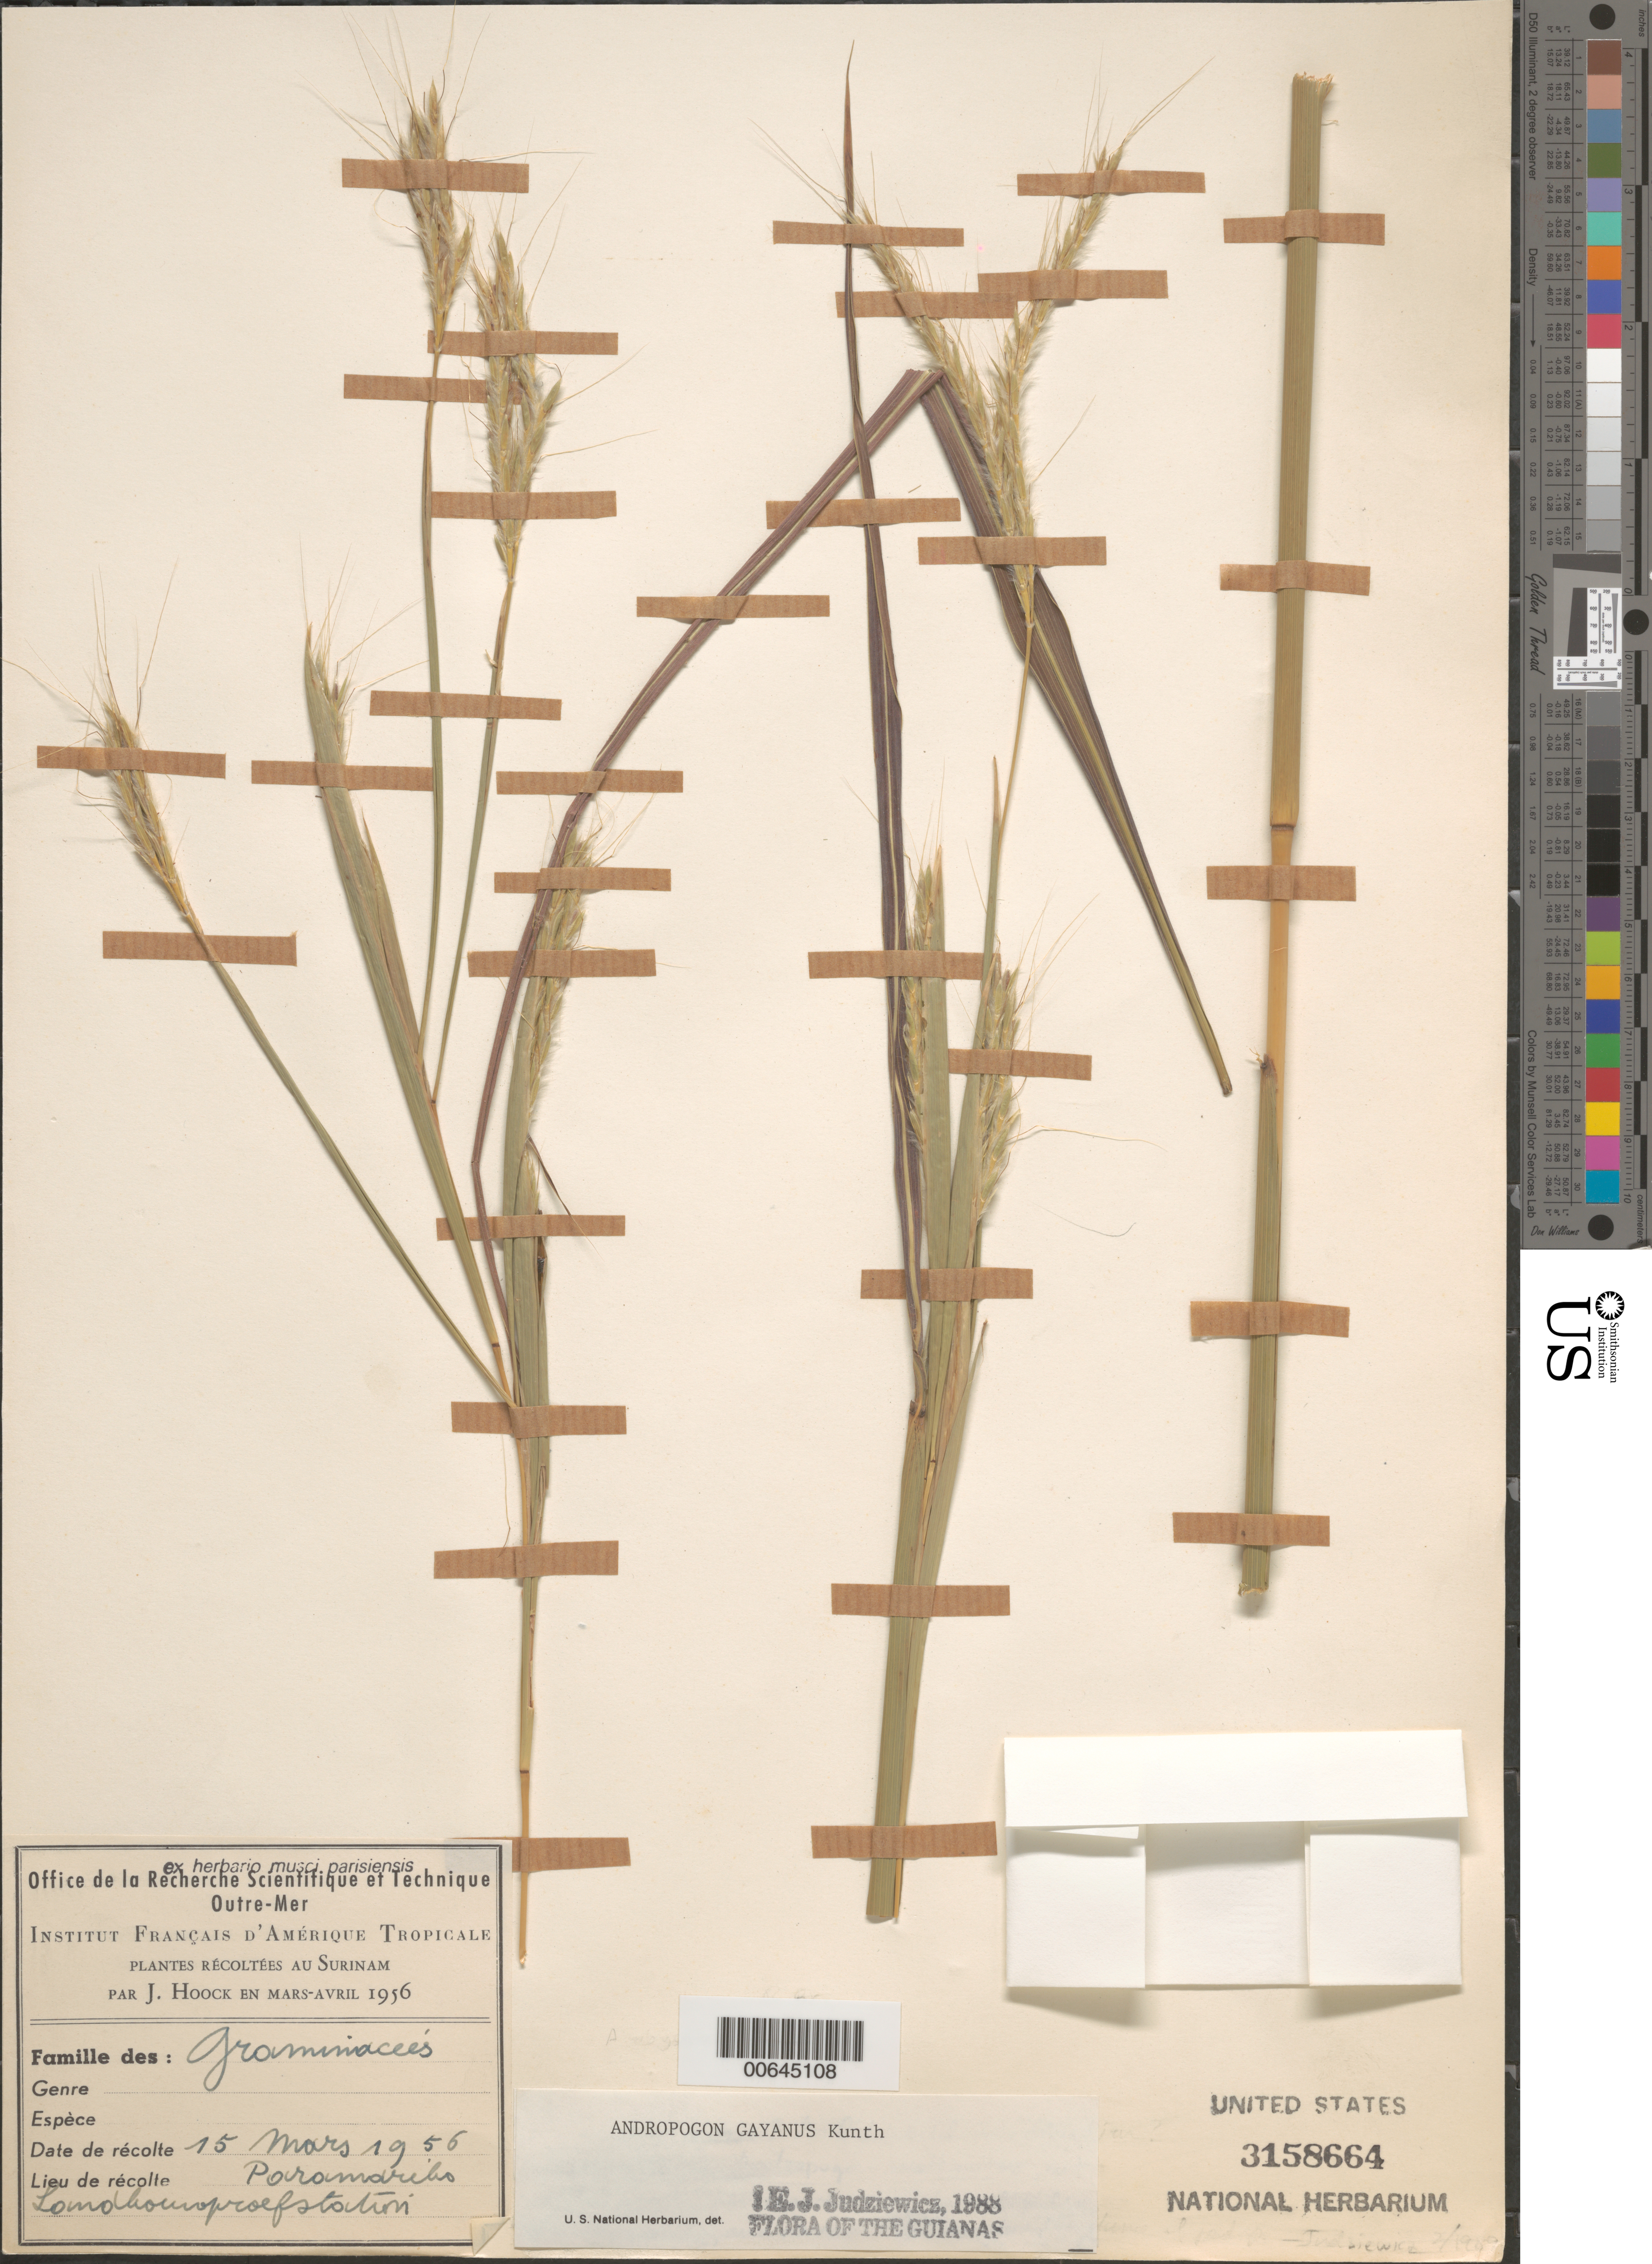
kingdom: Plantae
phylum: Tracheophyta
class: Liliopsida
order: Poales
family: Poaceae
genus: Andropogon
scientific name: Andropogon gayanus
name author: Kunth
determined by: Judziewicz, E. J.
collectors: J. Hoock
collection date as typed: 15-Mar-56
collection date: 1956-03-15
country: Suriname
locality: Paramaribo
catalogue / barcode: US 3158664